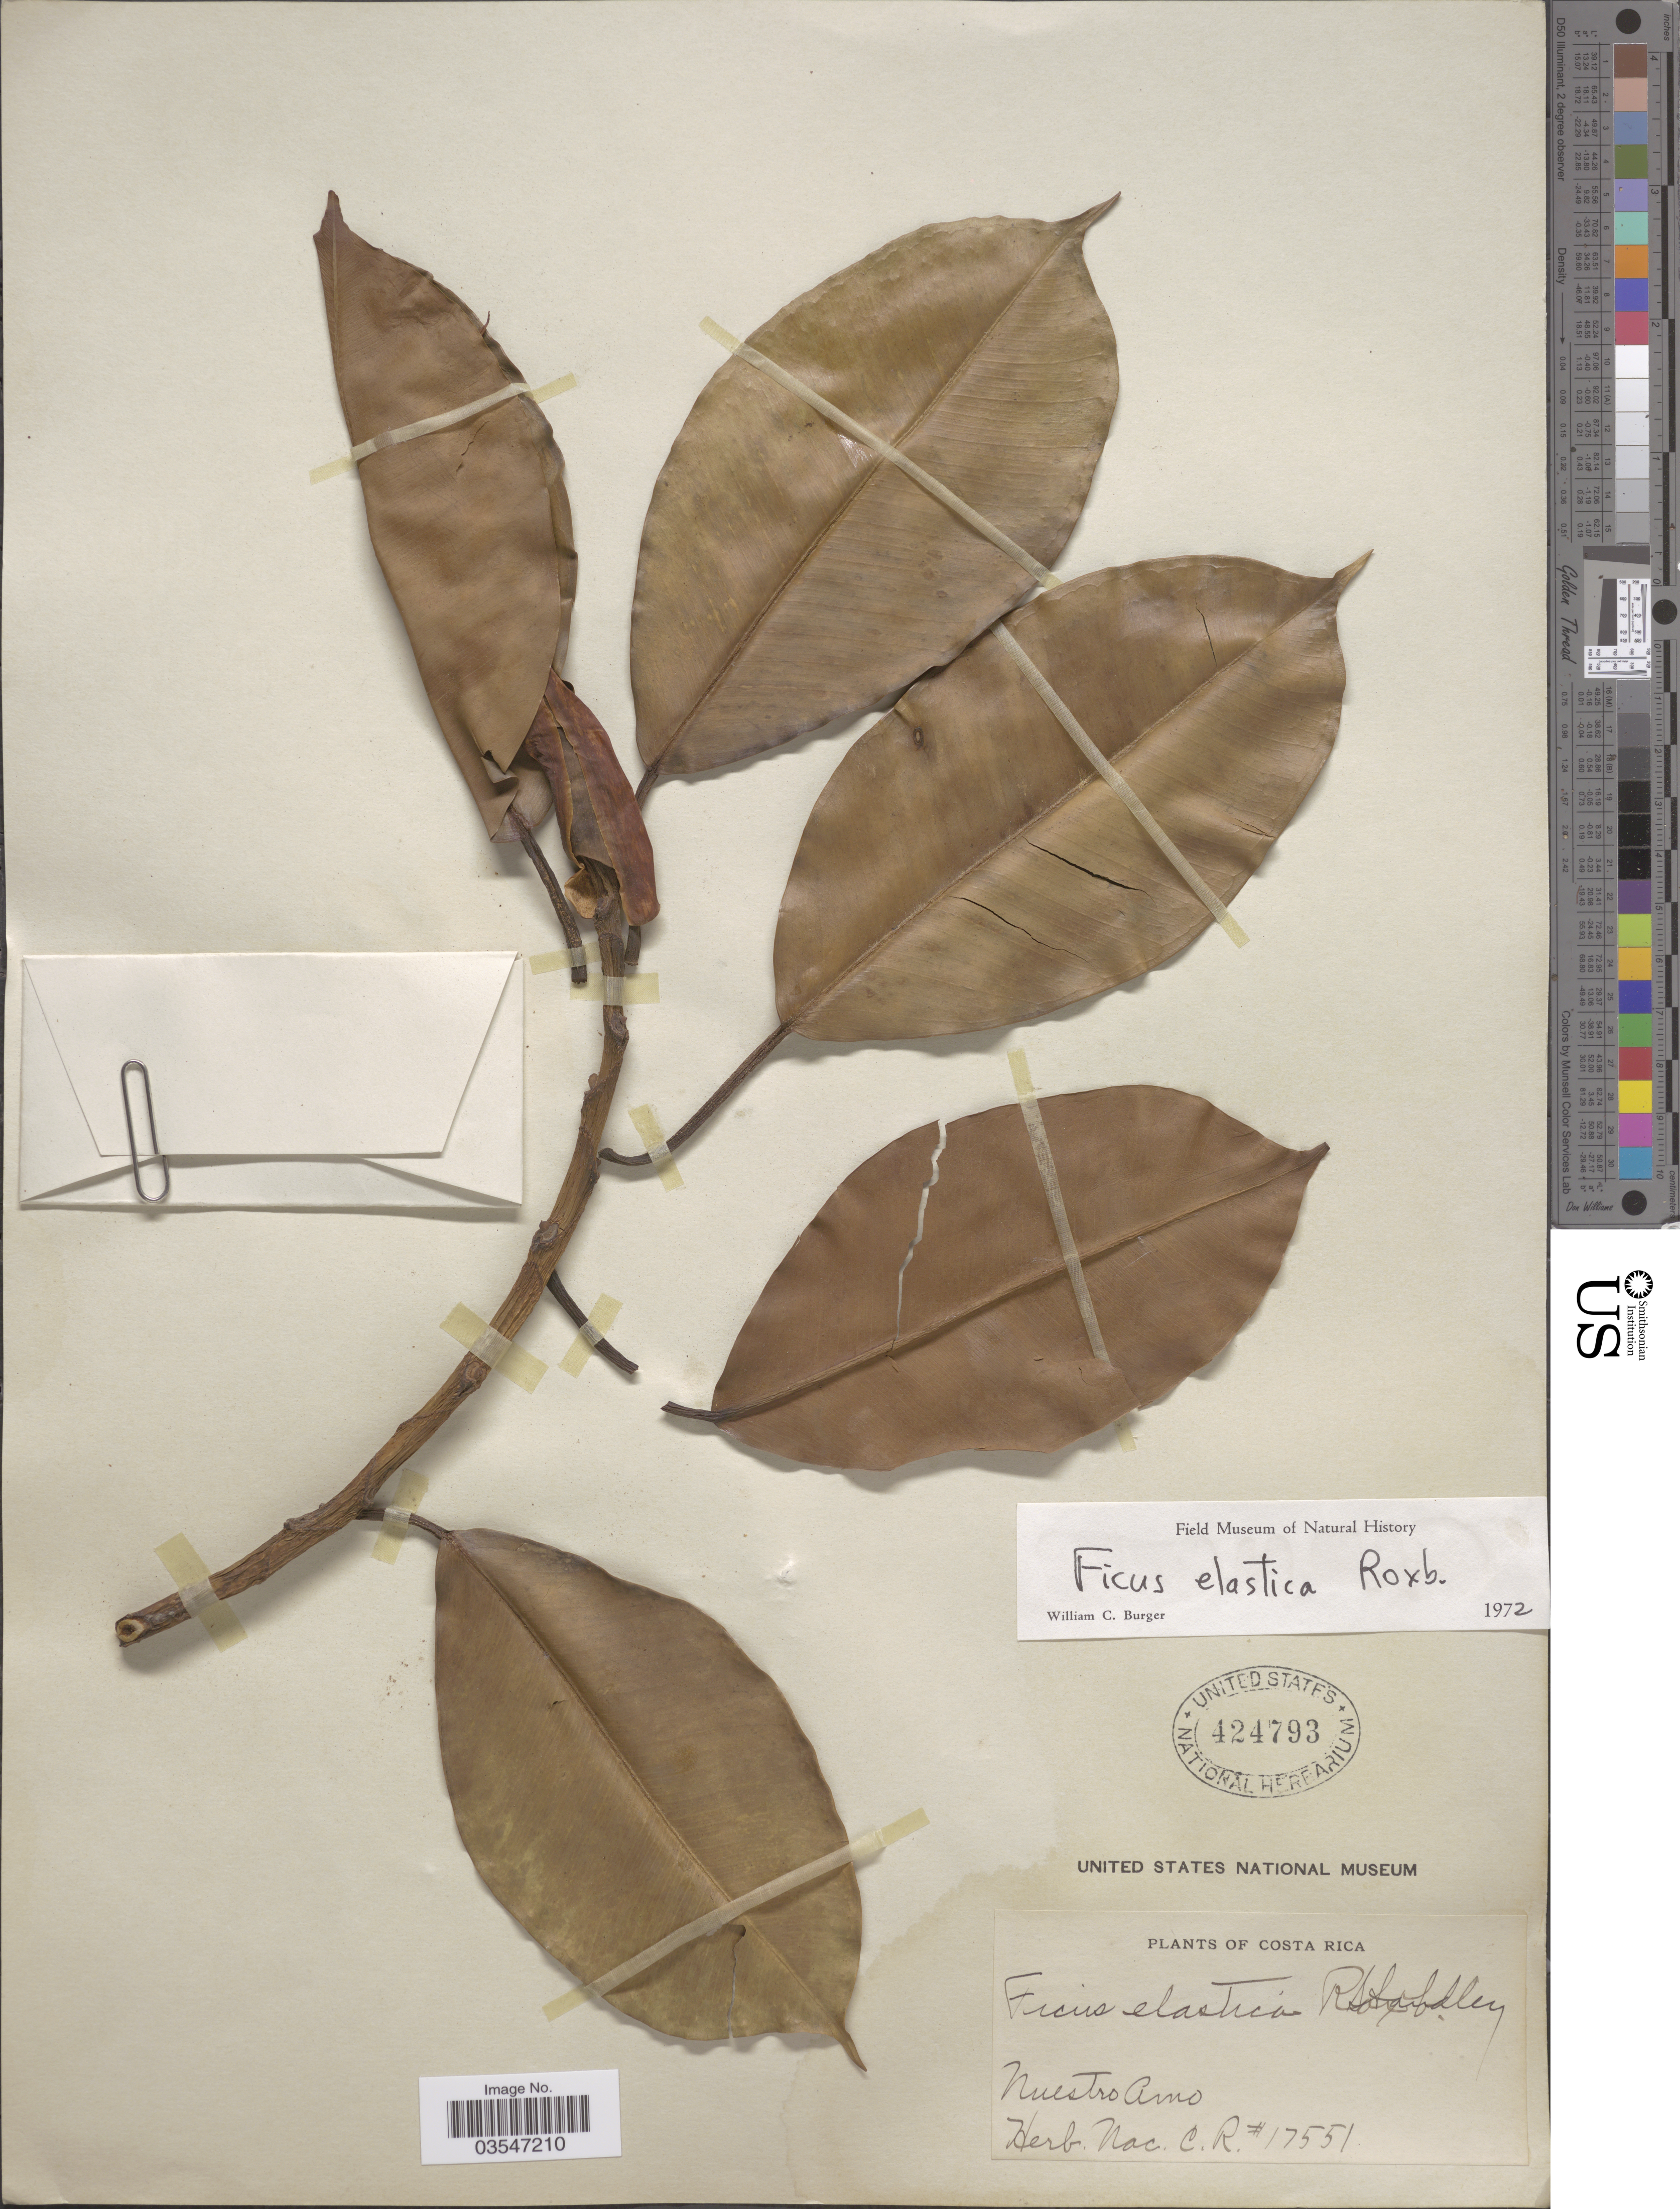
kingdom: Plantae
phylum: Tracheophyta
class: Magnoliopsida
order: Rosales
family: Moraceae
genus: Ficus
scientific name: Ficus elastica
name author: Roxb.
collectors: Museo Nacional de Costa Rica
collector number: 17551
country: Costa Rica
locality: Nuestro Amo.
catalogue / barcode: US 424793